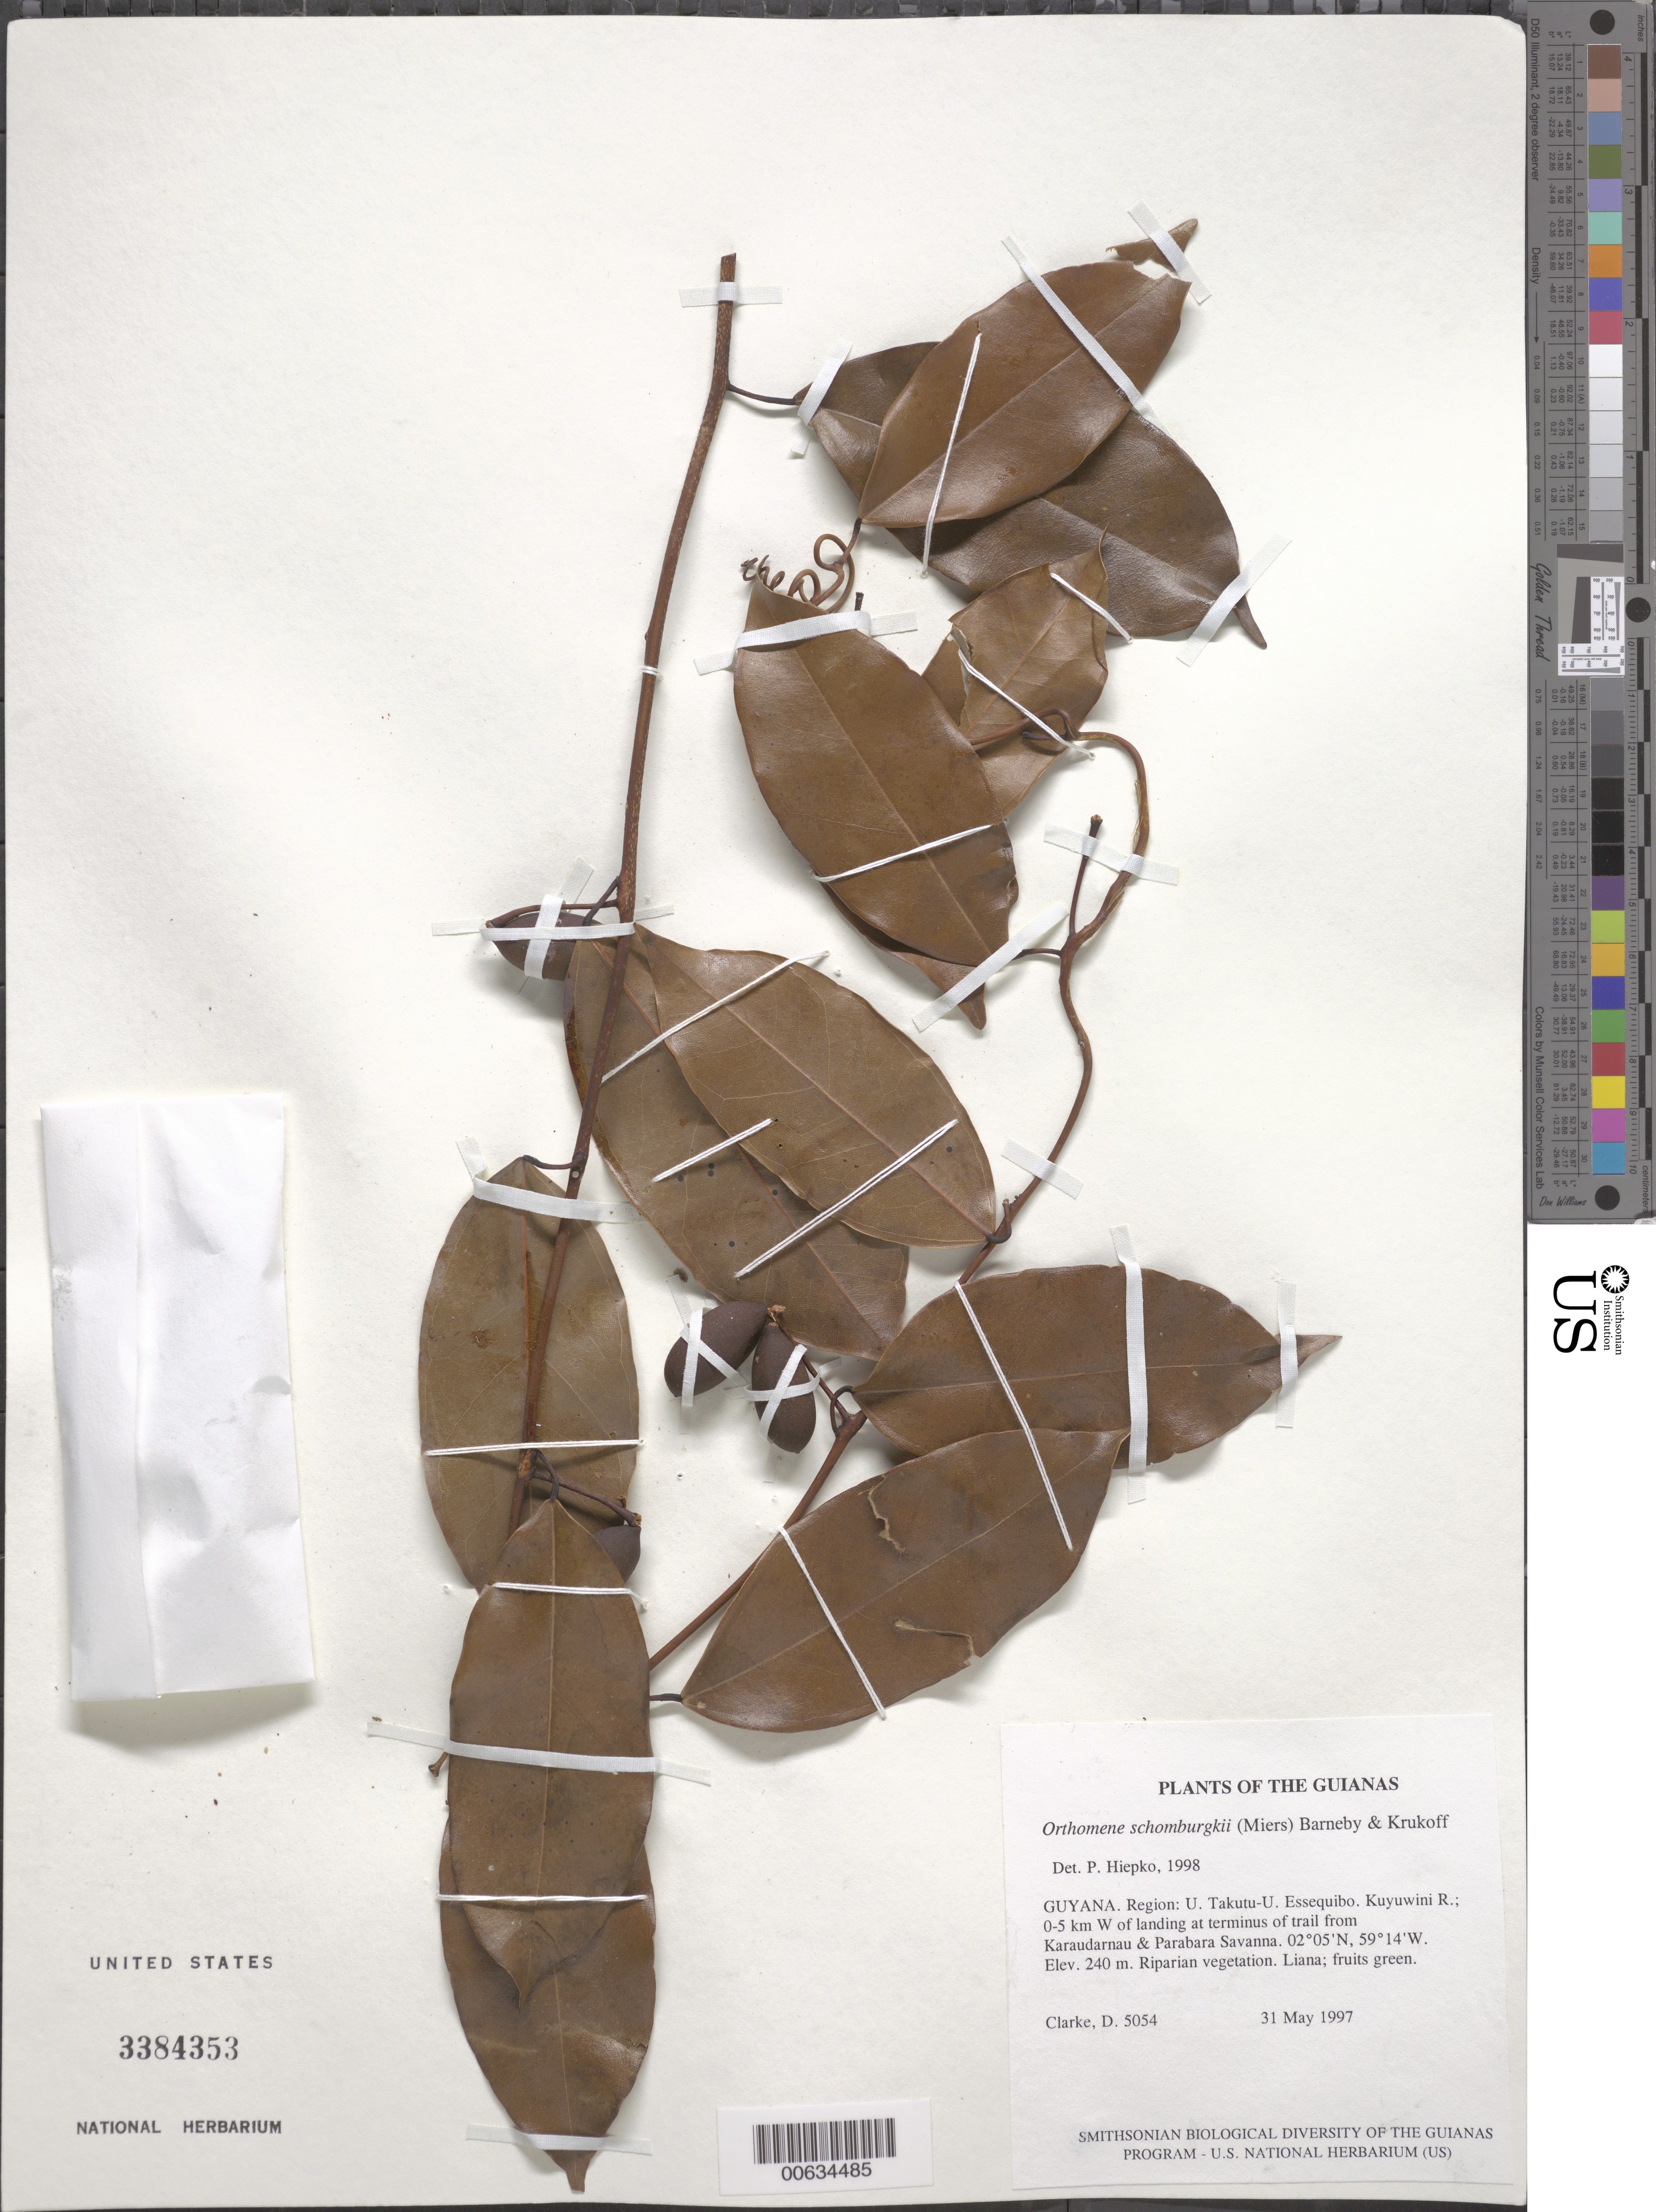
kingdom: Plantae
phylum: Tracheophyta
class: Magnoliopsida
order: Ranunculales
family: Menispermaceae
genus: Anomospermum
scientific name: Anomospermum schomburgkii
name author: Miers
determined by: Strong, Mark T., (BOT), Smithsonian Institution - National Museum of Natural History (UNITED STATES)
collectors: H. D. Clarke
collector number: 5054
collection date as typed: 31 May 1997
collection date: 1997-05-31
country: Guyana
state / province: U. Takutu-U. Essequibo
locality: Kuyuwini R.; 0-5 km W of landing at terminus of trail from Karaudarnau & Parabara Savanna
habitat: Riparian vegetation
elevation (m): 240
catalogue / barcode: US 3384353